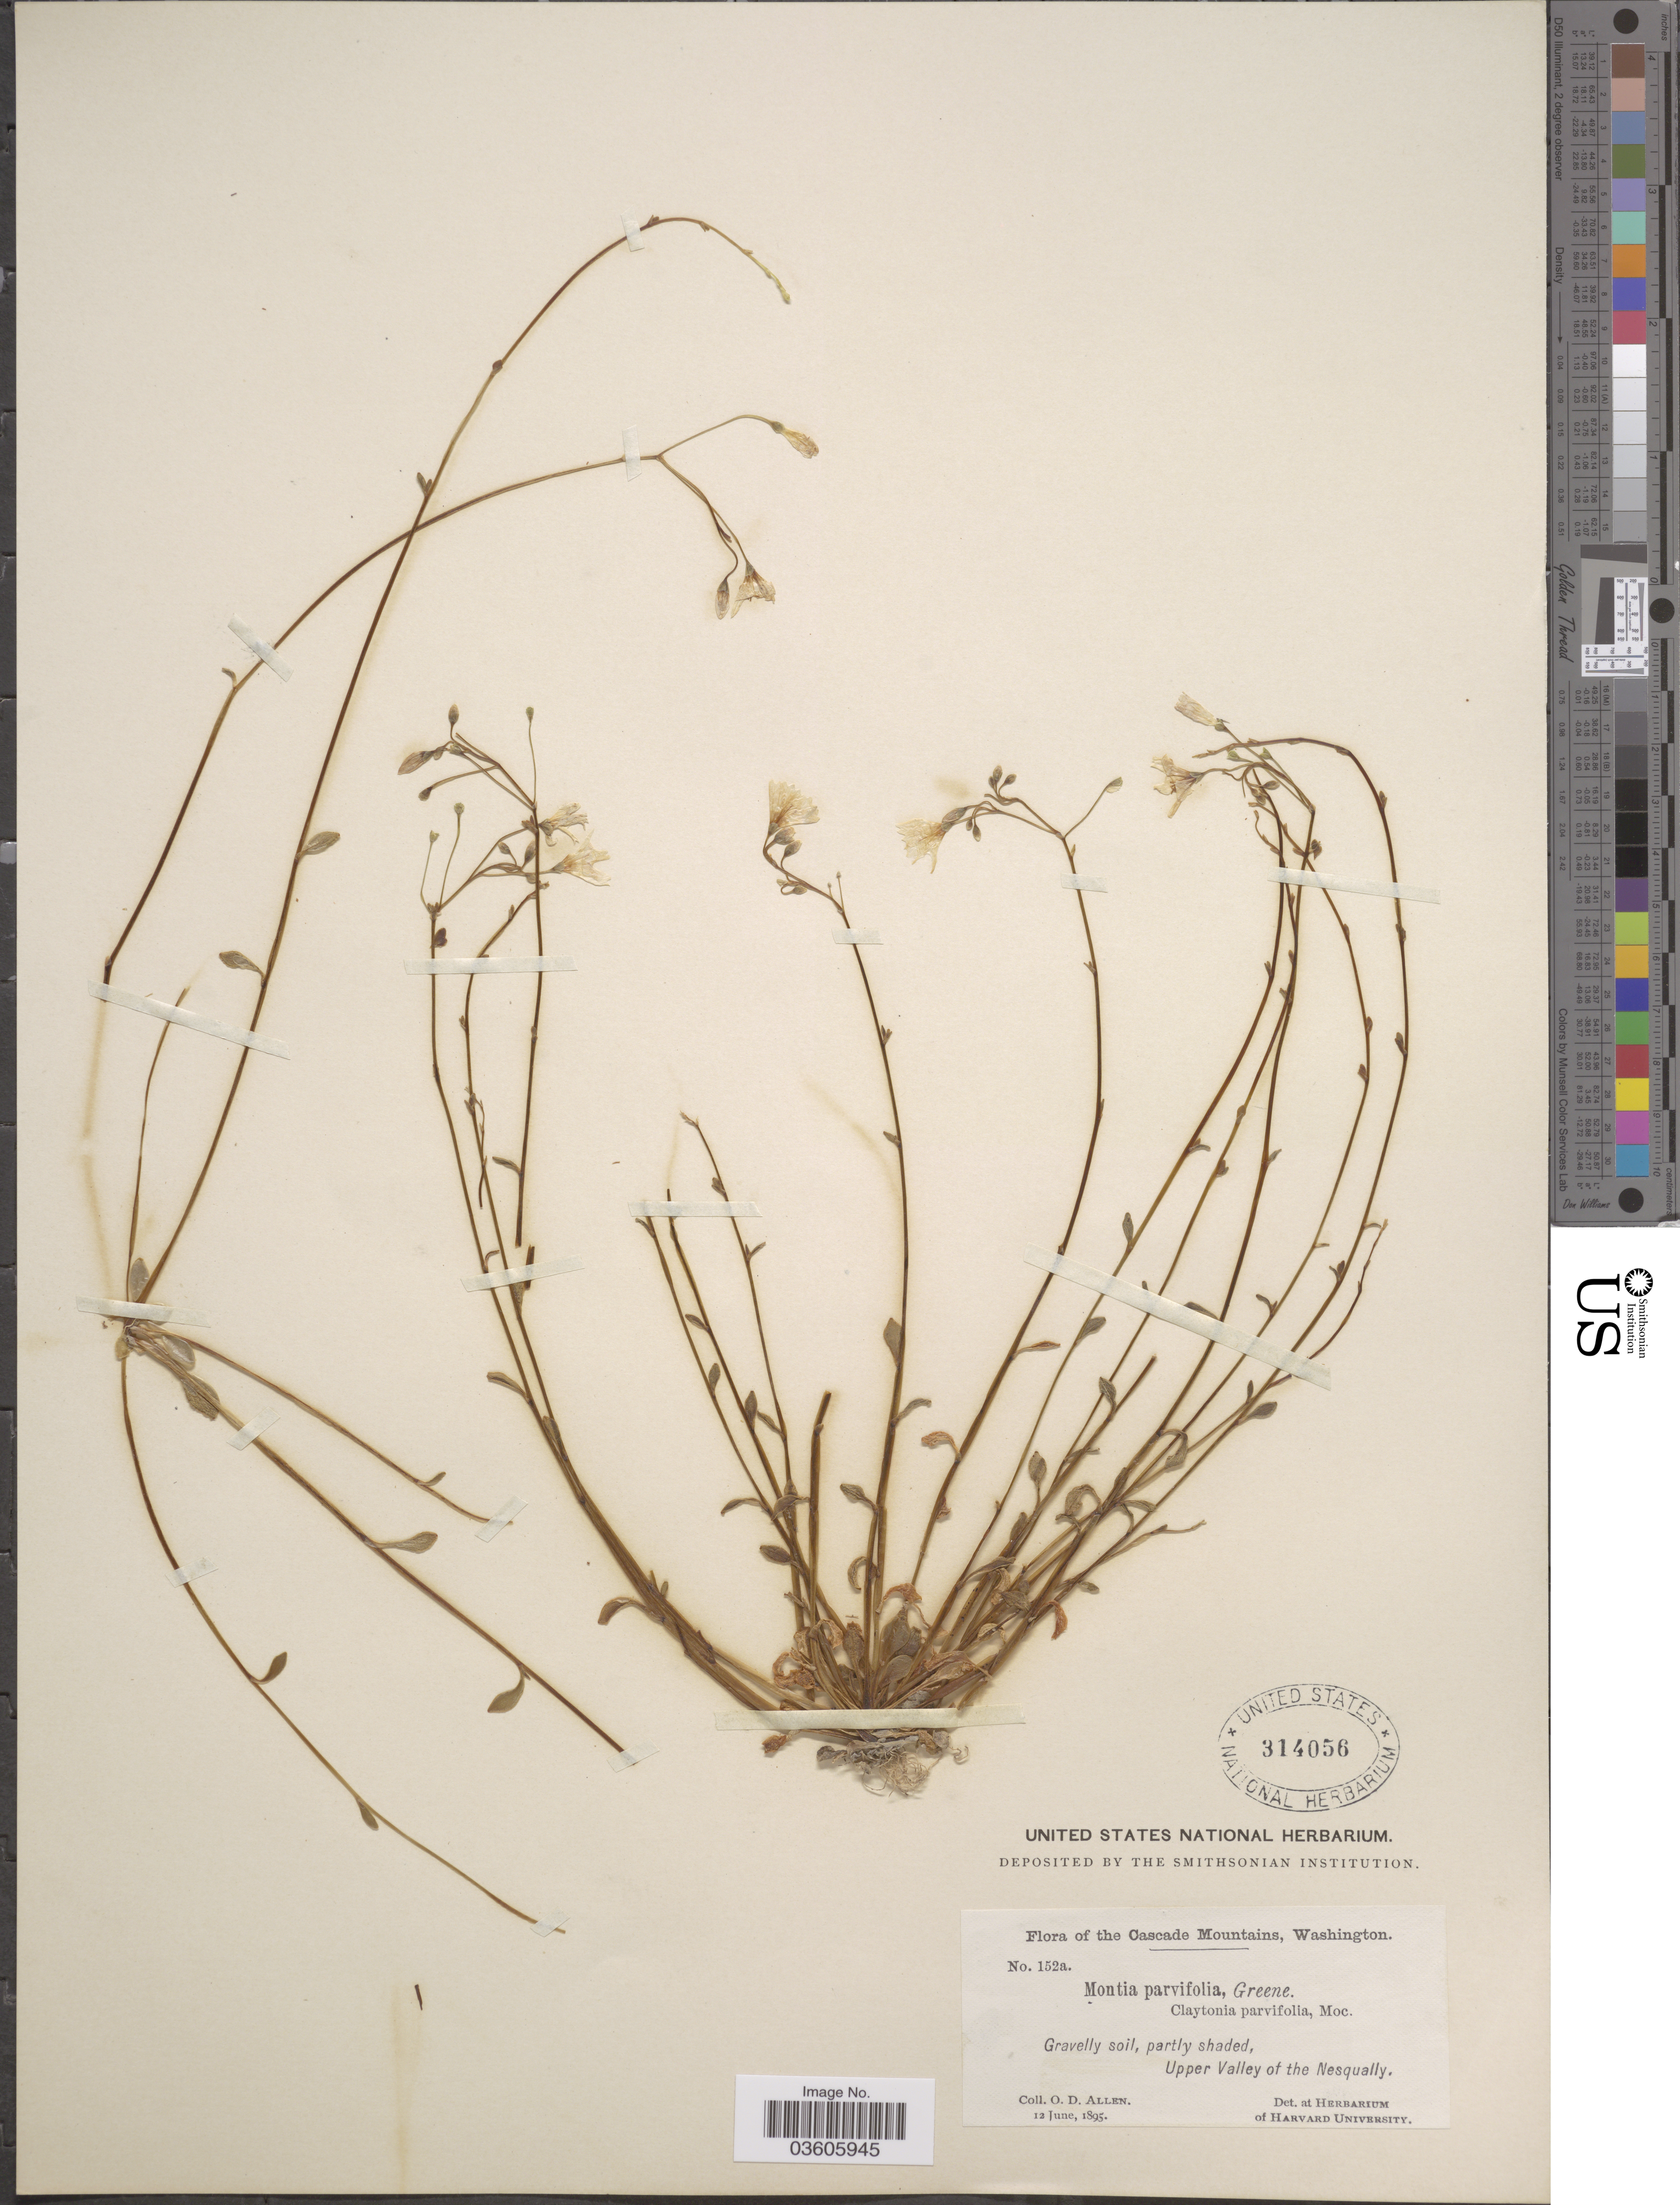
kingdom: Plantae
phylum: Tracheophyta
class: Magnoliopsida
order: Caryophyllales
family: Montiaceae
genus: Montia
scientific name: Montia parvifolia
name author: (Moc. ex DC.) Greene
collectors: O. D. Allen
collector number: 152a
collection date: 1895-06-12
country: United States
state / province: Washington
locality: The Cascade Mountains. Upper Valley of the Nesqually.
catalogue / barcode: US 314056